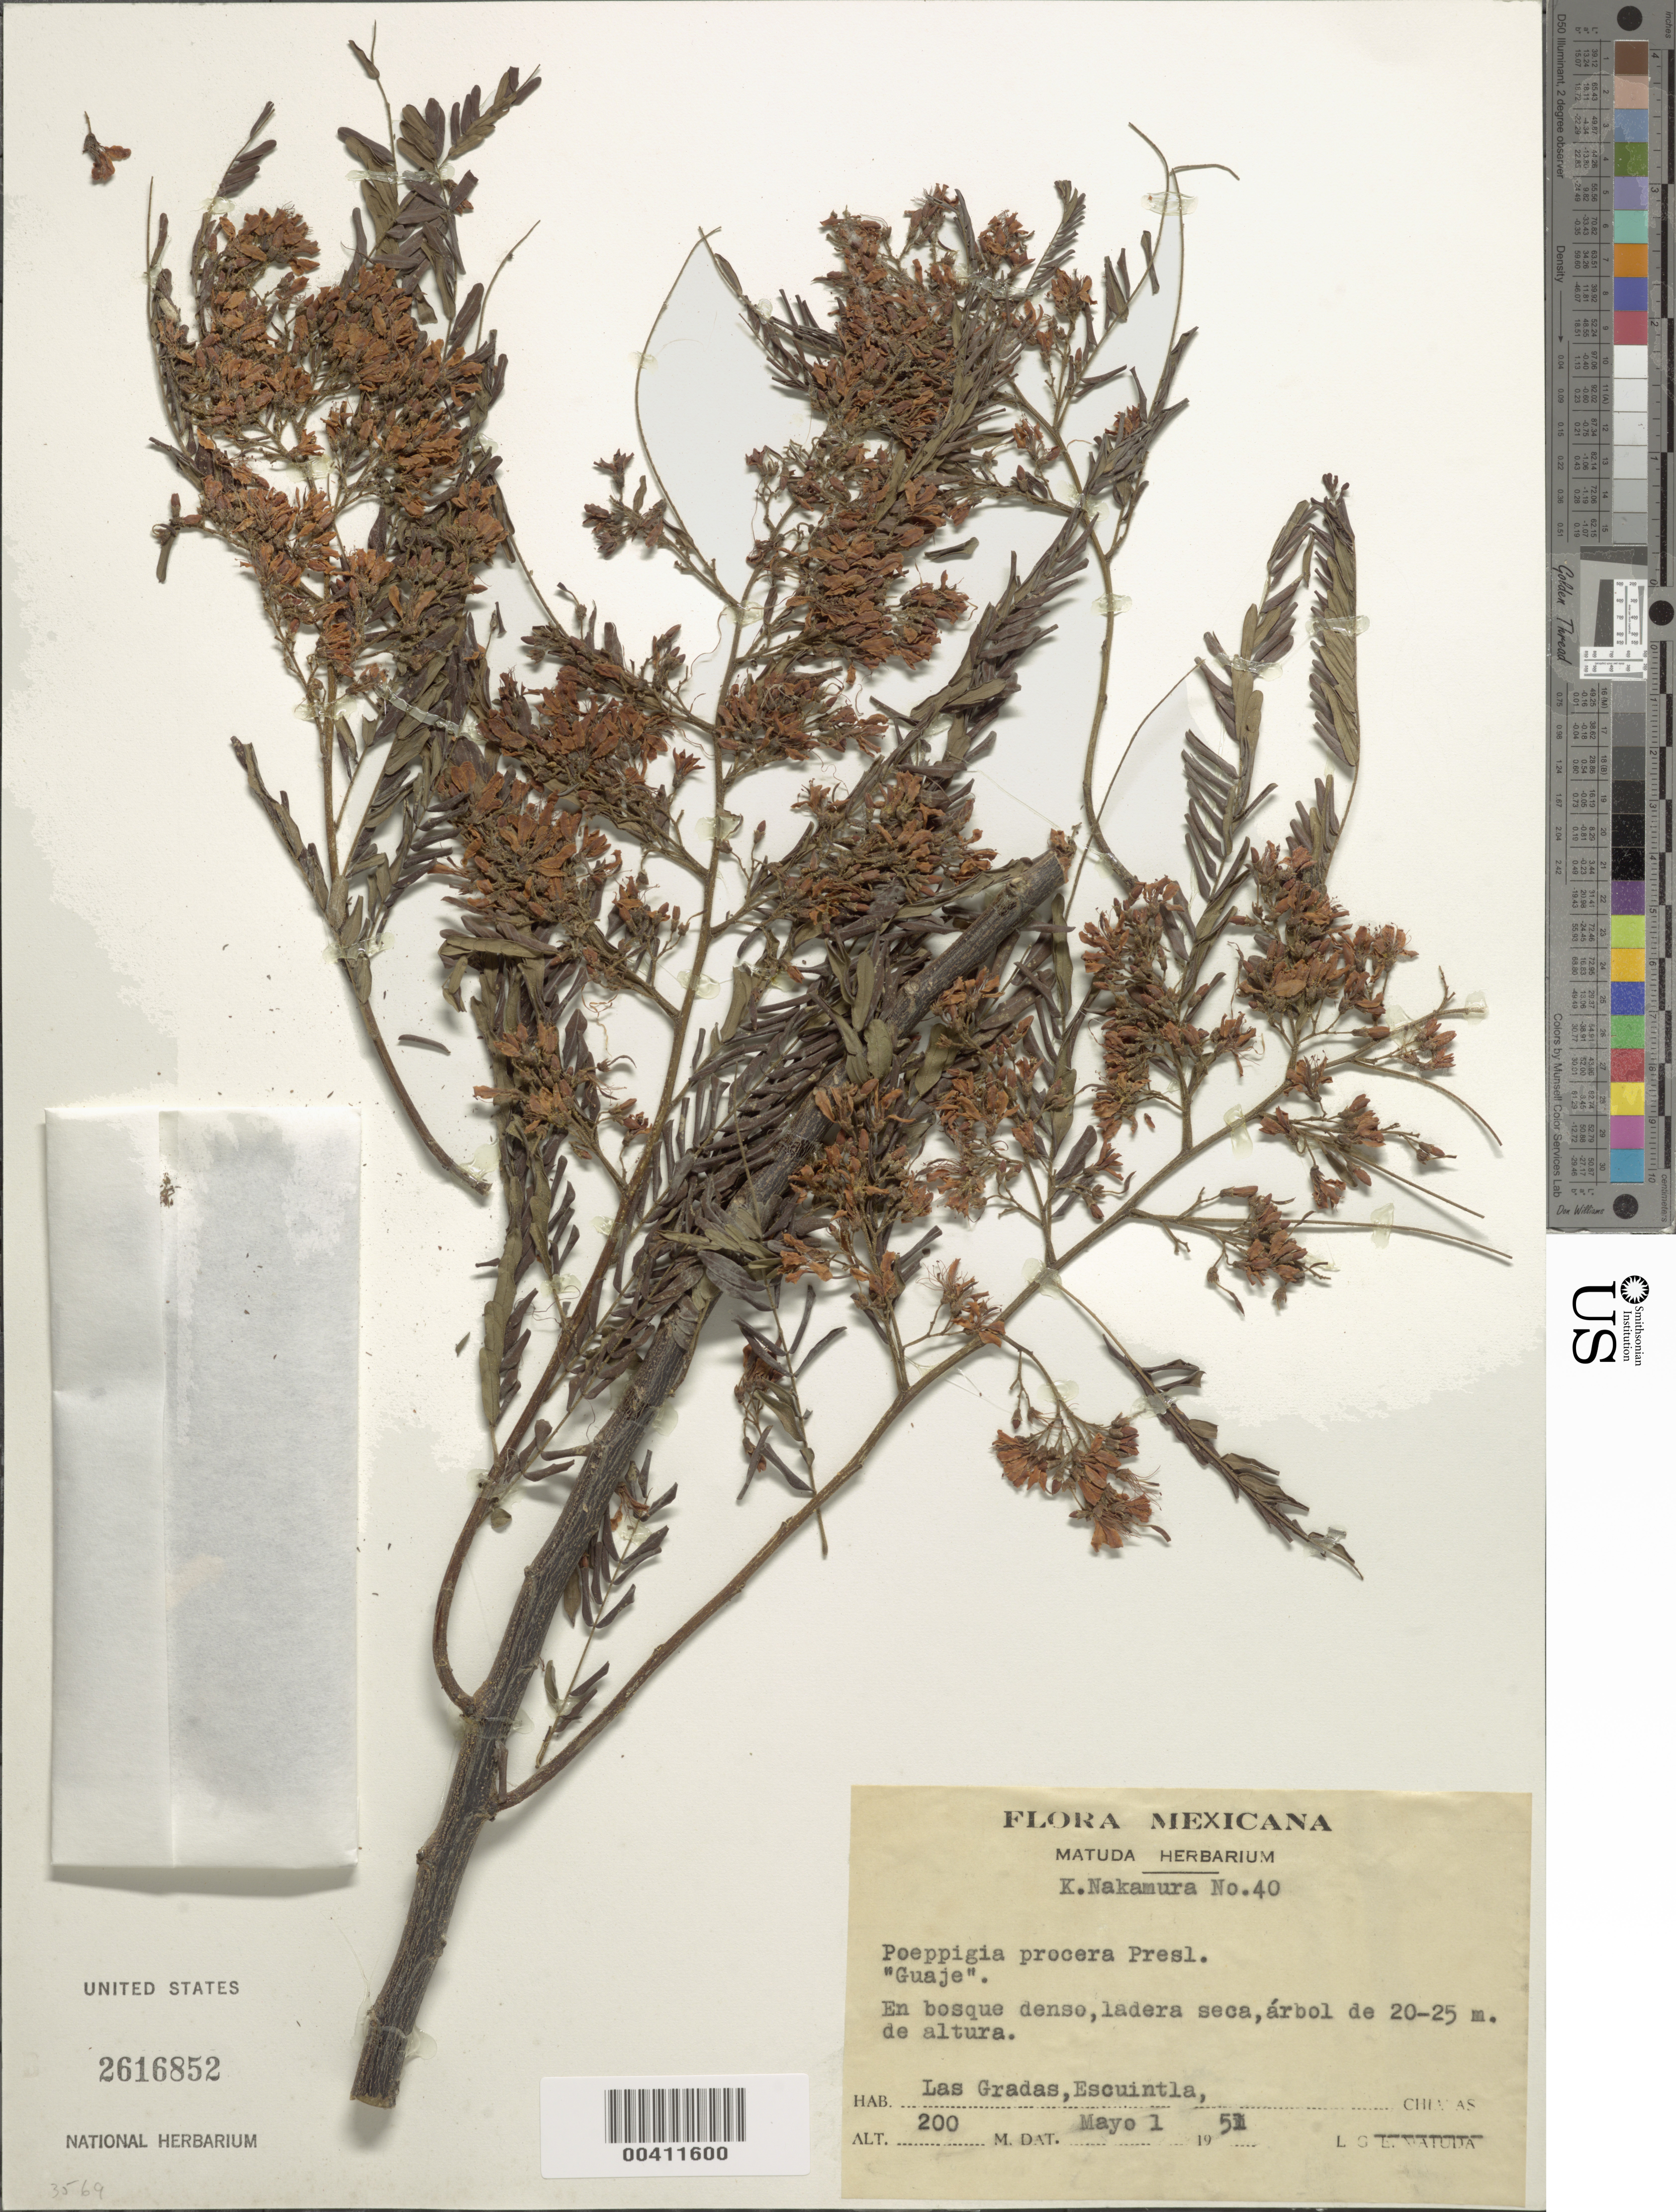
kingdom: Plantae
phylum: Tracheophyta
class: Magnoliopsida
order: Fabales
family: Fabaceae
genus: Poeppigia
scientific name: Poeppigia procera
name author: C. Presl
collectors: K. Nakamura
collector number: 40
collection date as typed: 01 May 1951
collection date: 1951-05-01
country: Mexico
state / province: Chiapas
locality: Las Gradas, Escuintla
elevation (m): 200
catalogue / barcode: US 2616852